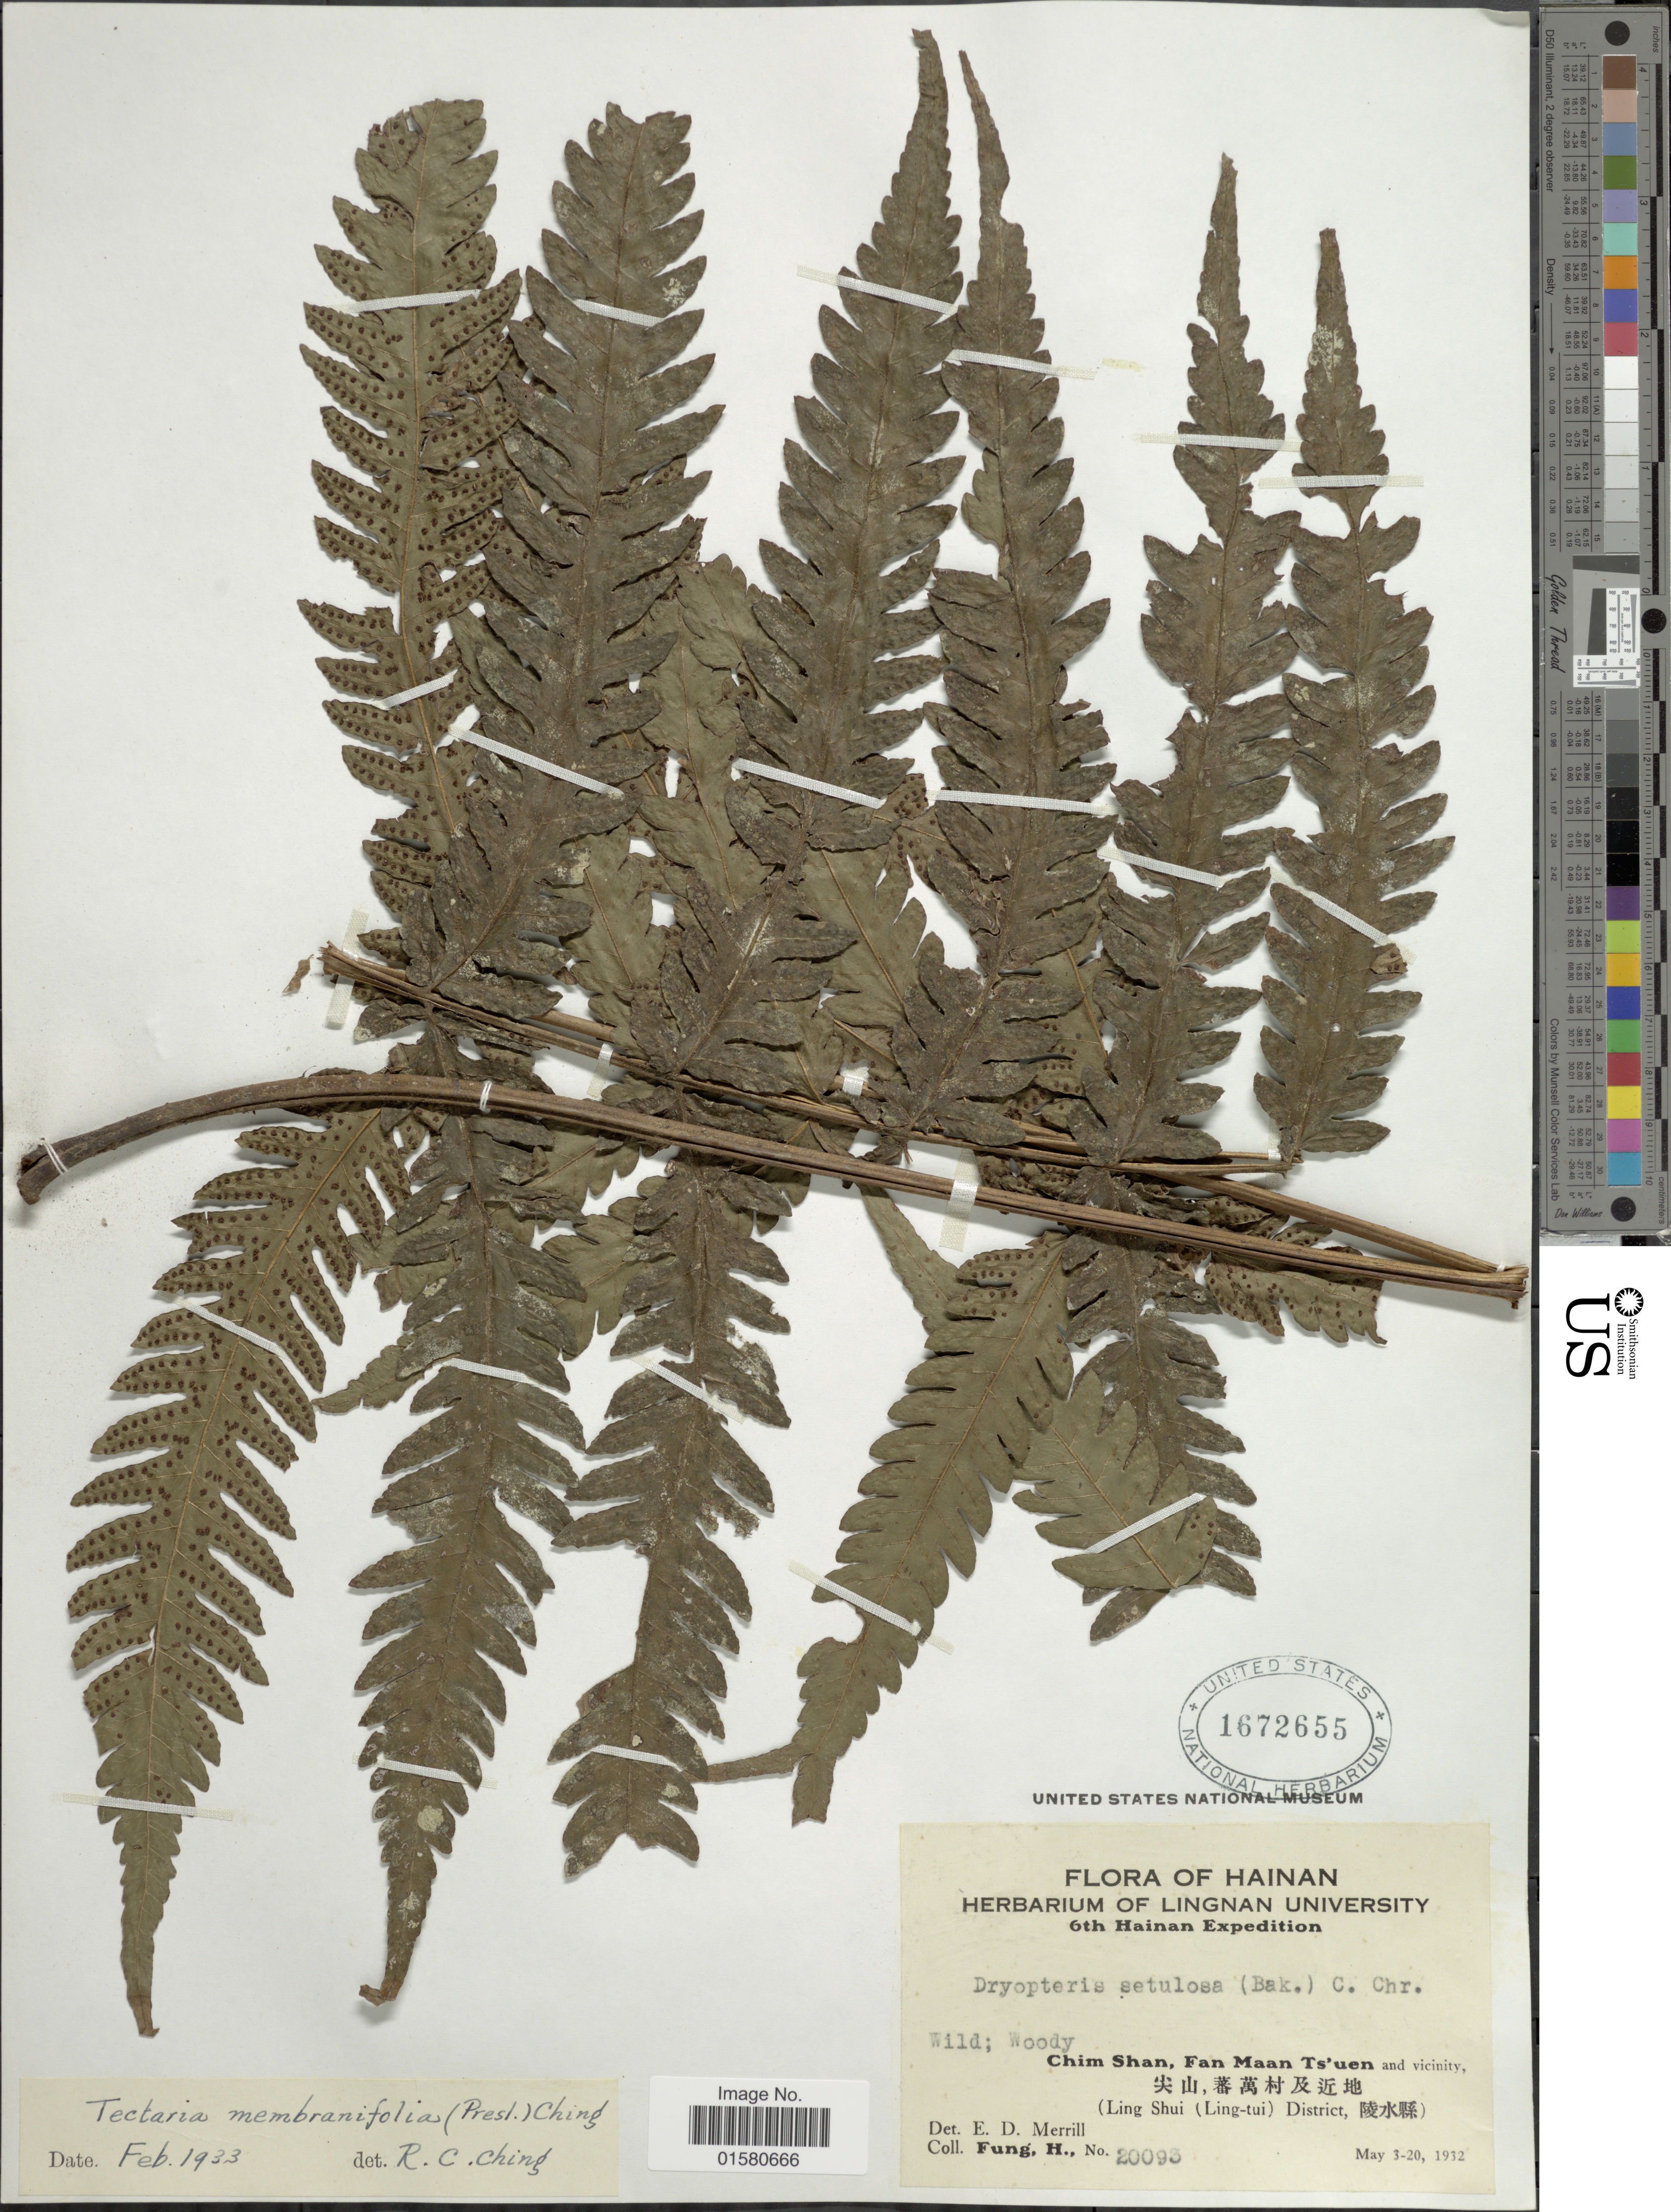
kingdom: Plantae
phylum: Tracheophyta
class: Polypodiopsida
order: Polypodiales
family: Tectariaceae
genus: Tectaria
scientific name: Tectaria sp.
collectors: H. Fung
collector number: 20093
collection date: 1932-05-03/1932-05-20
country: China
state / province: Hainan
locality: Chim Shan, Fan Maan Ts'uen and vicinity (Ling Shui (Ling-tui) District)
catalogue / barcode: US 1672655